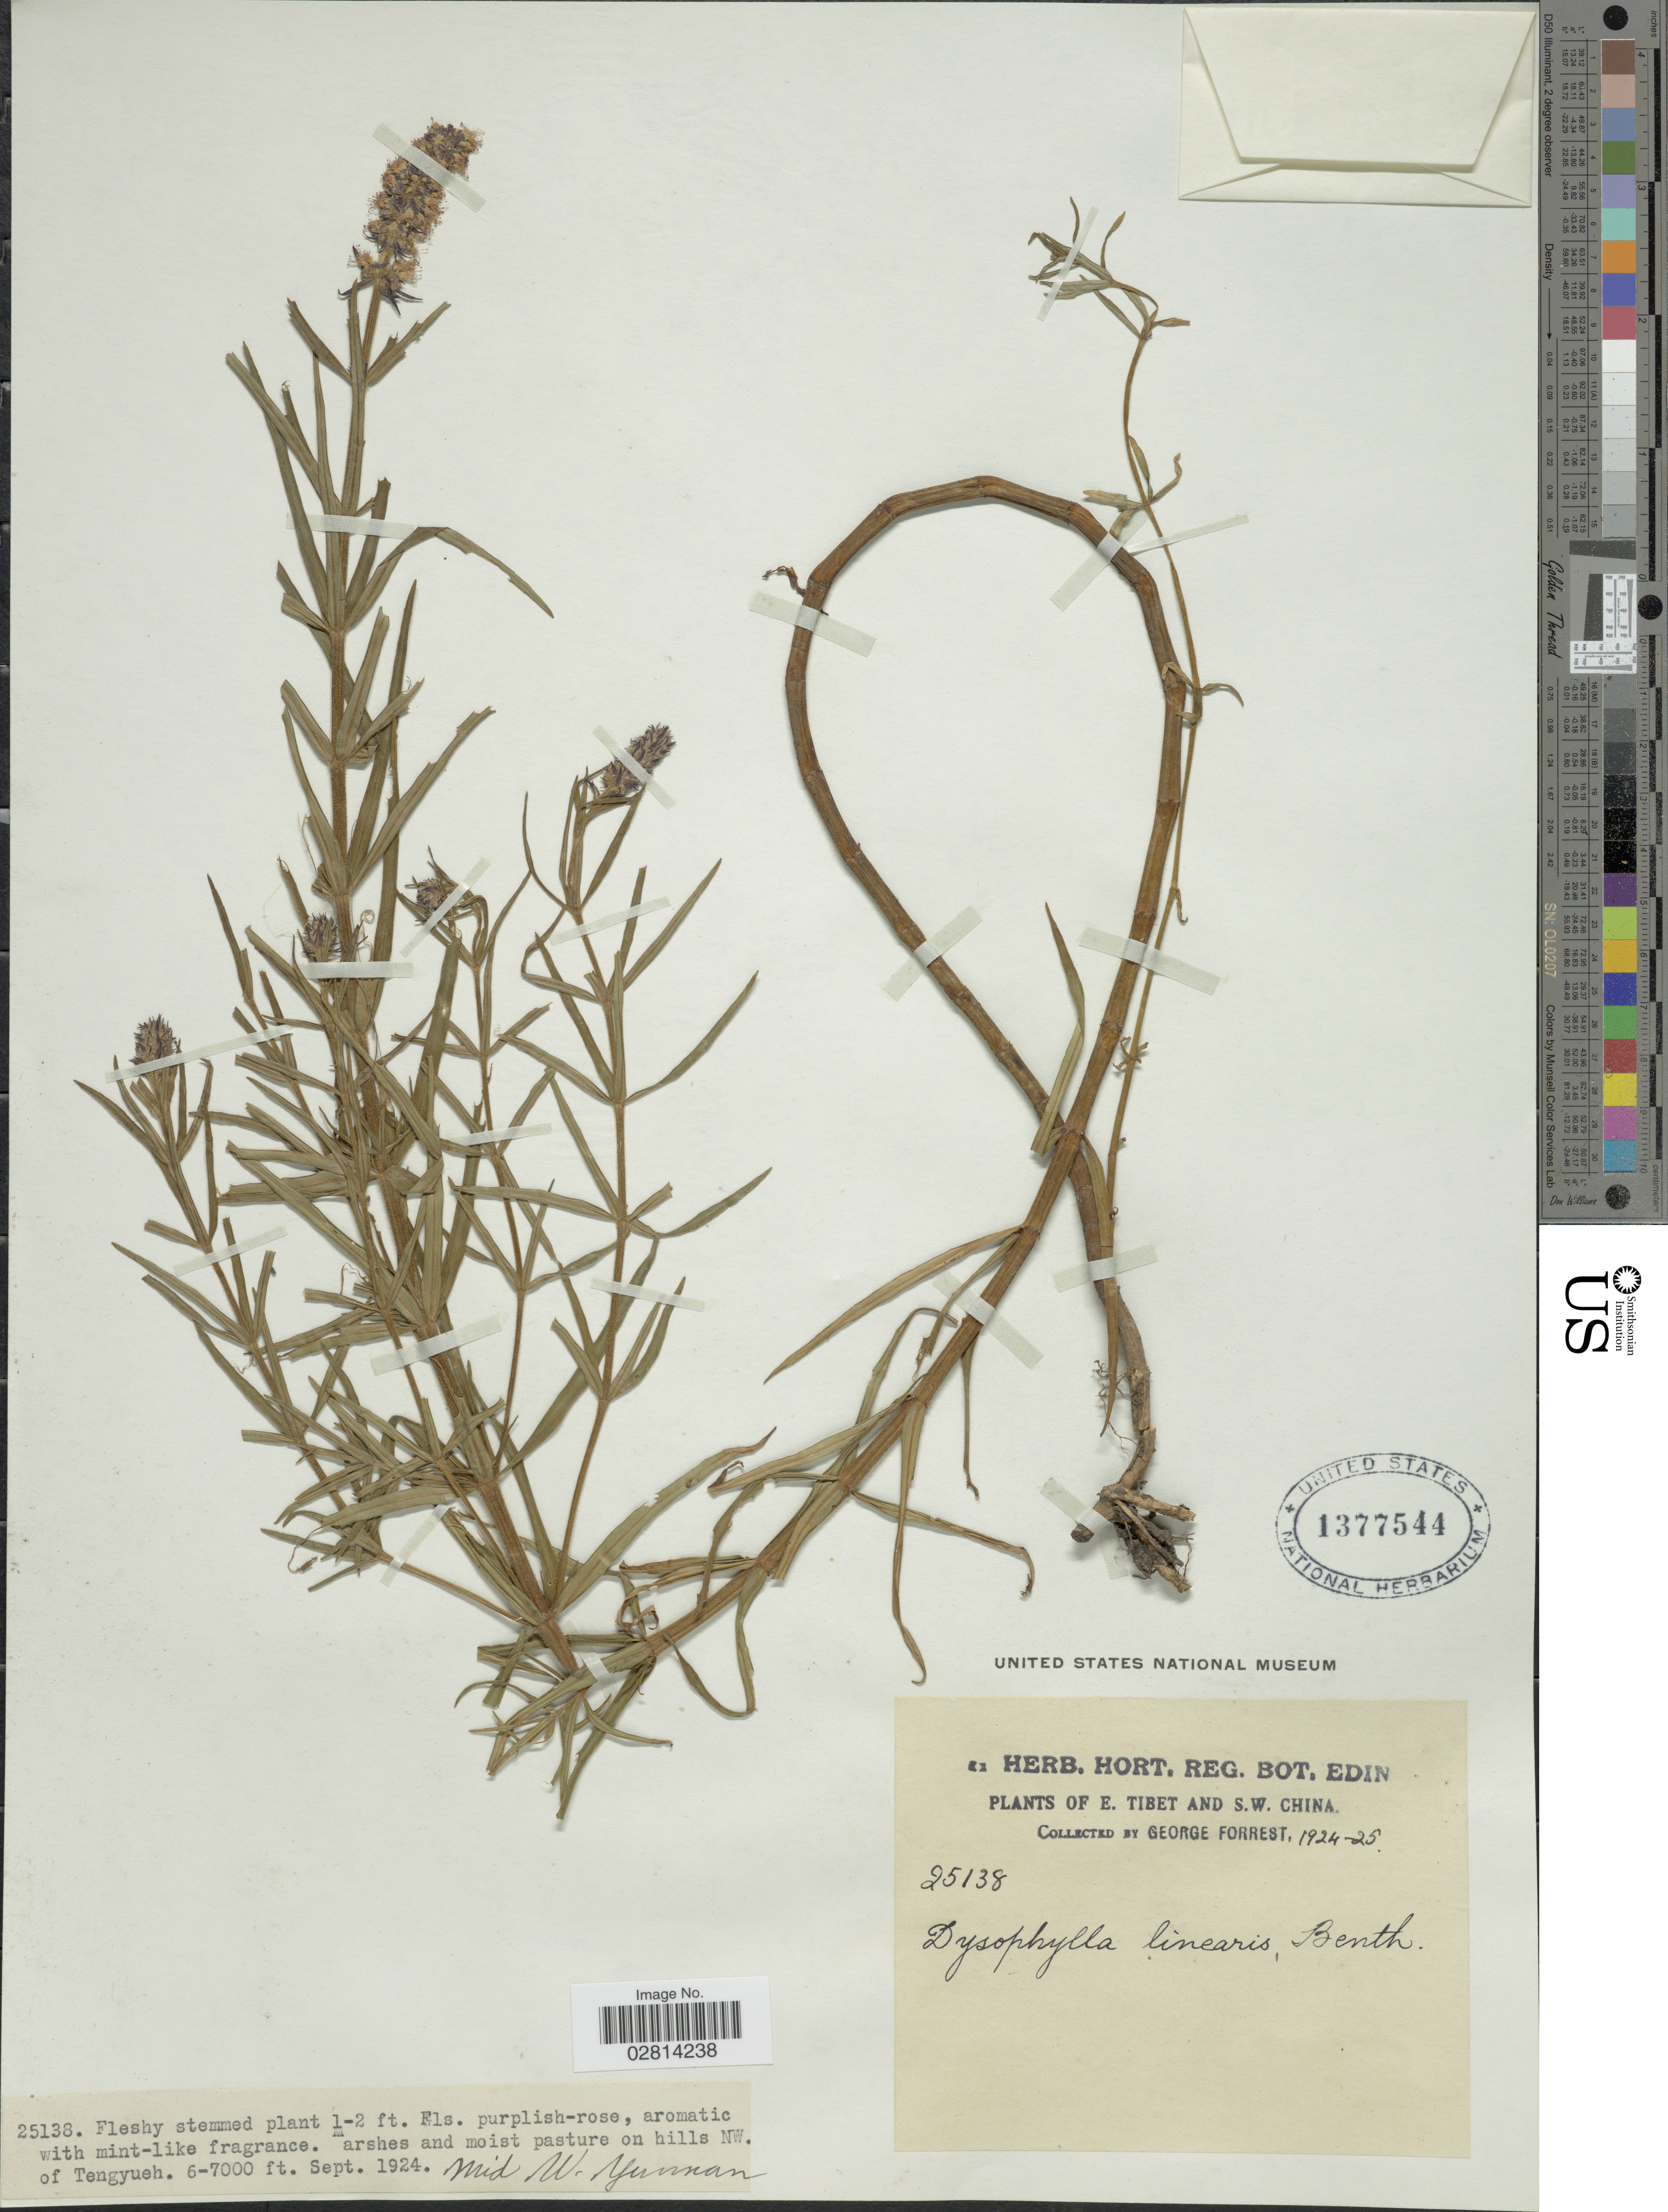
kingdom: Plantae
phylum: Tracheophyta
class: Magnoliopsida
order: Lamiales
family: Lamiaceae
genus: Pogostemon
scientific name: Pogostemon linearis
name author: (Benth.) Kuntze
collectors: G. Forrest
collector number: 25138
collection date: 1924-09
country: China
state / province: Yunnan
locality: Marshes and moist pasture on hills NW. of Tengyueh. E. Tibet and S.W. China. Mid W. Yunnan.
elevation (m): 1829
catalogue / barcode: US 1377544